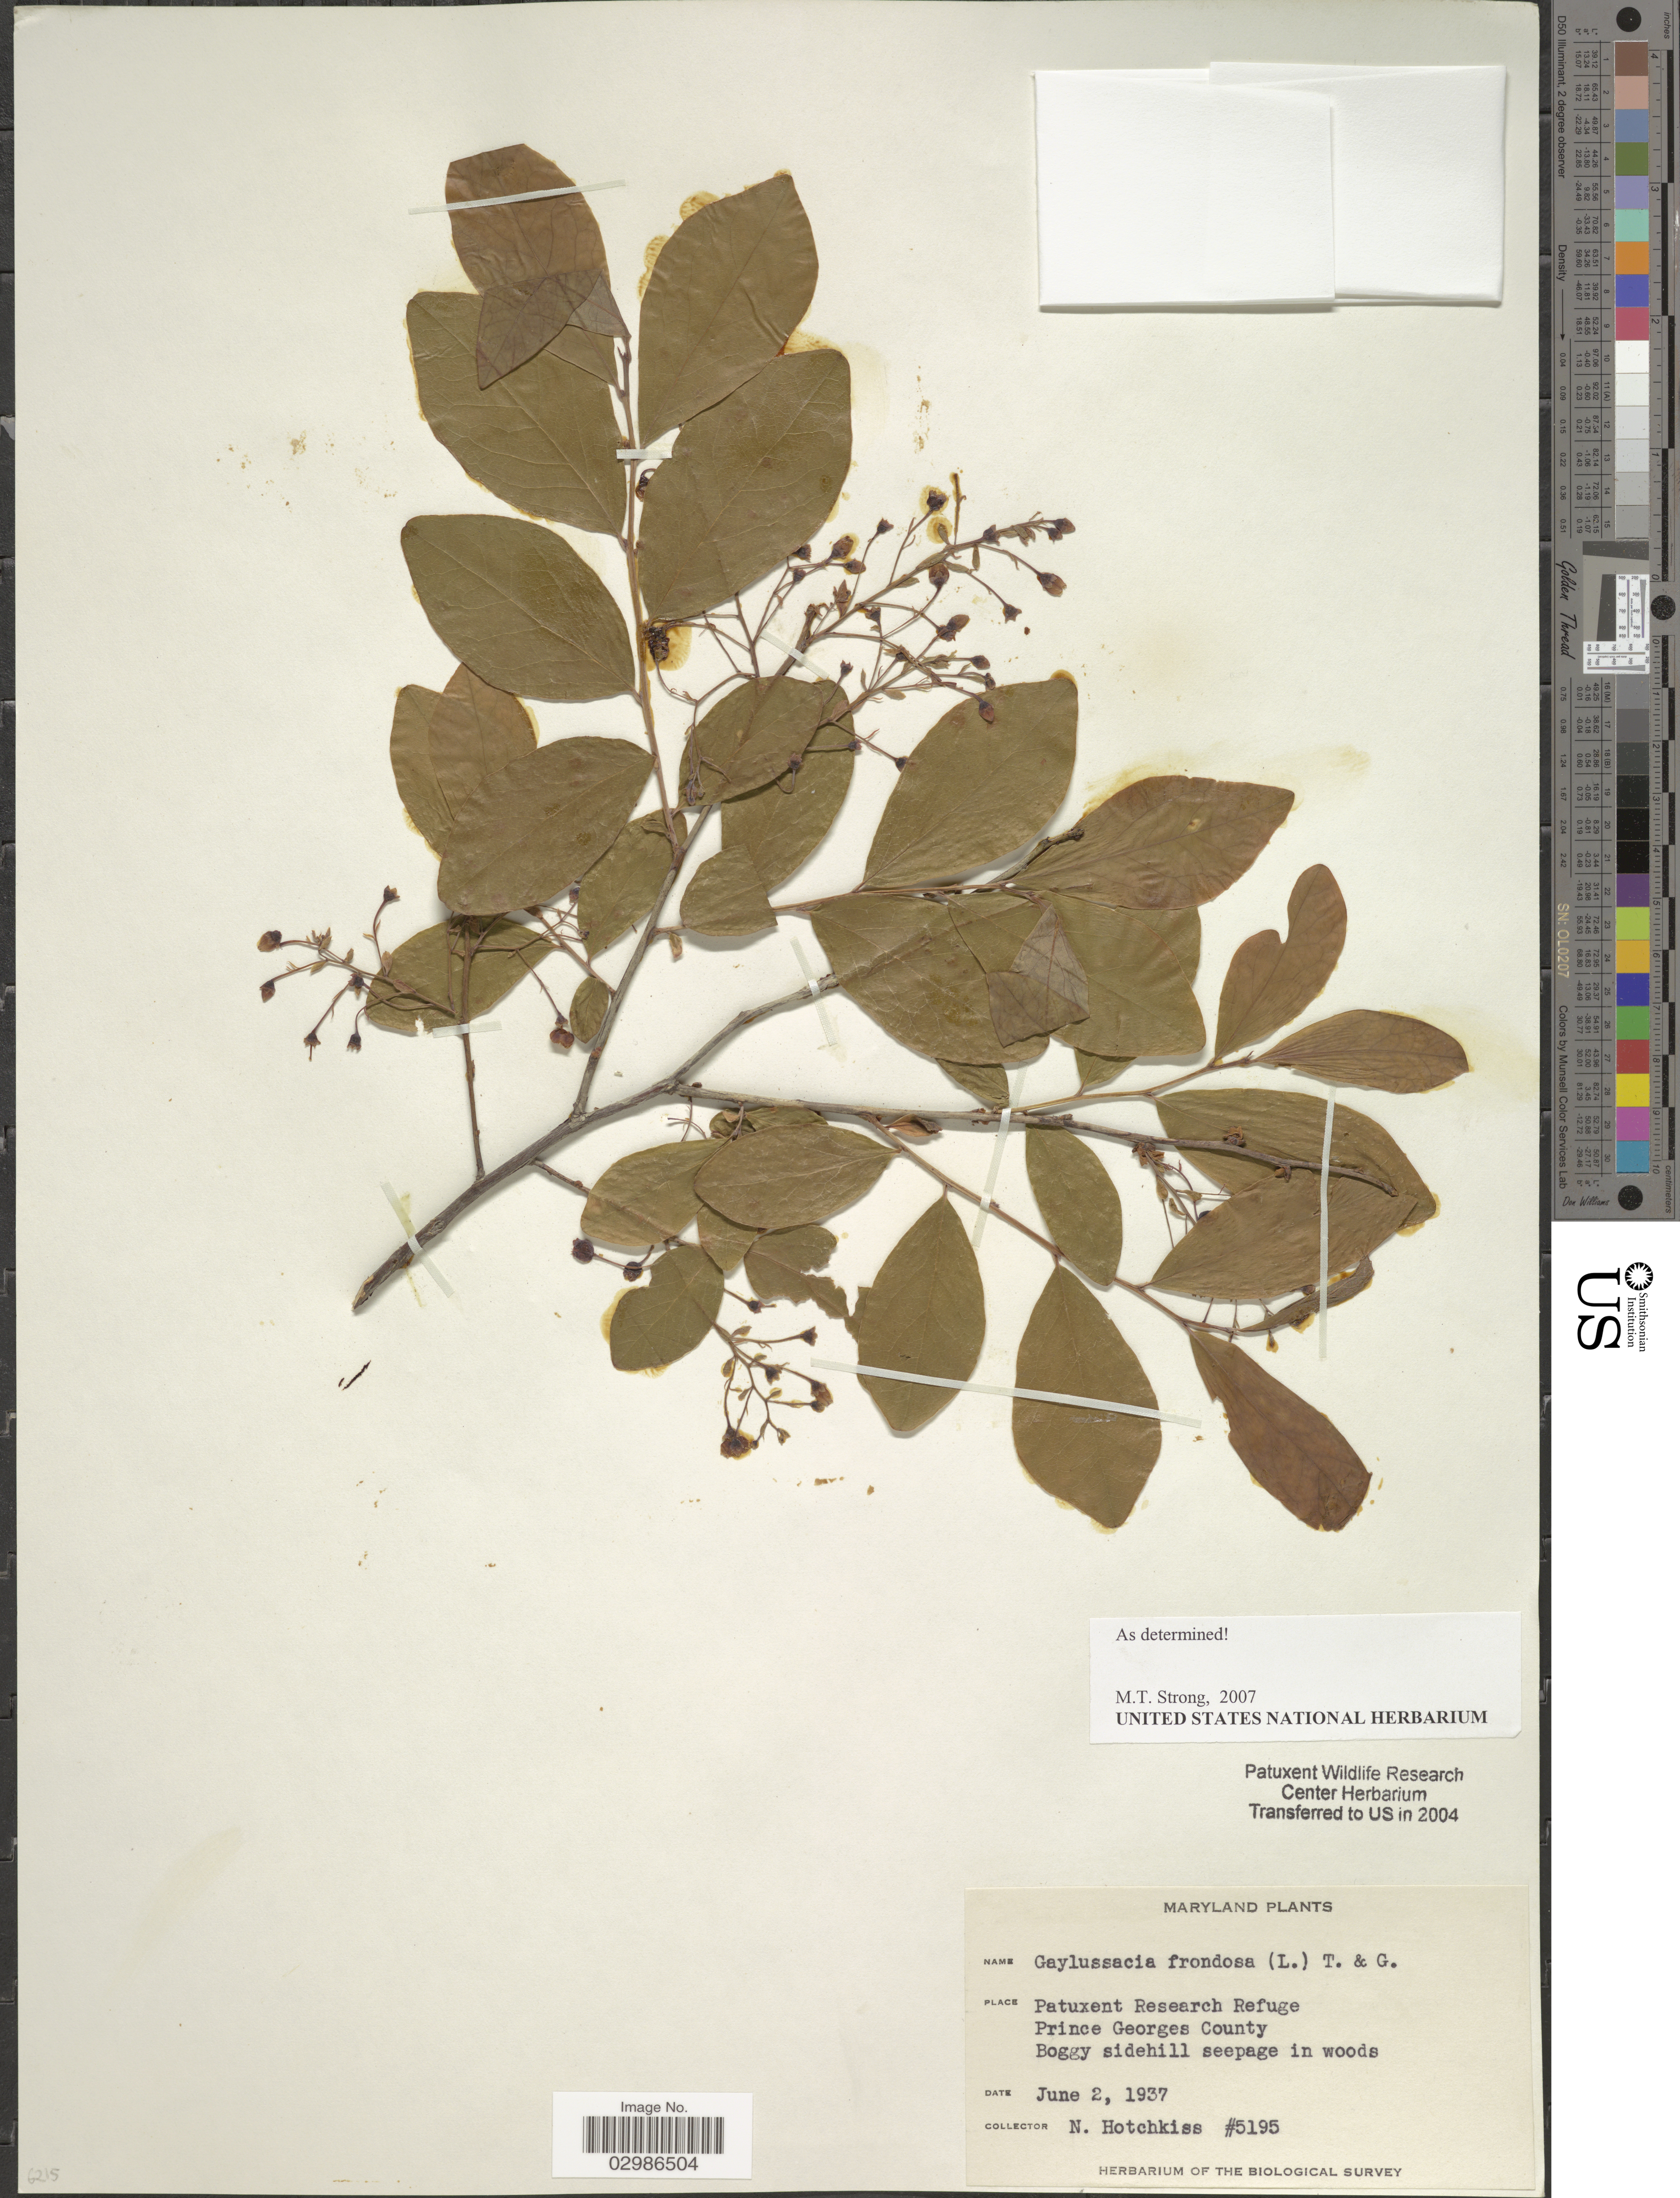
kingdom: Plantae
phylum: Tracheophyta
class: Magnoliopsida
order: Ericales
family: Ericaceae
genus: Gaylussacia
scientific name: Gaylussacia frondosa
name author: (L.) Torr. & A. Gray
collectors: N. Hotchkiss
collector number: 5195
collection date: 1937-06-02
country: United States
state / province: Maryland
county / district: Prince George's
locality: Patuxent Research Refuge. Prince Georges County.